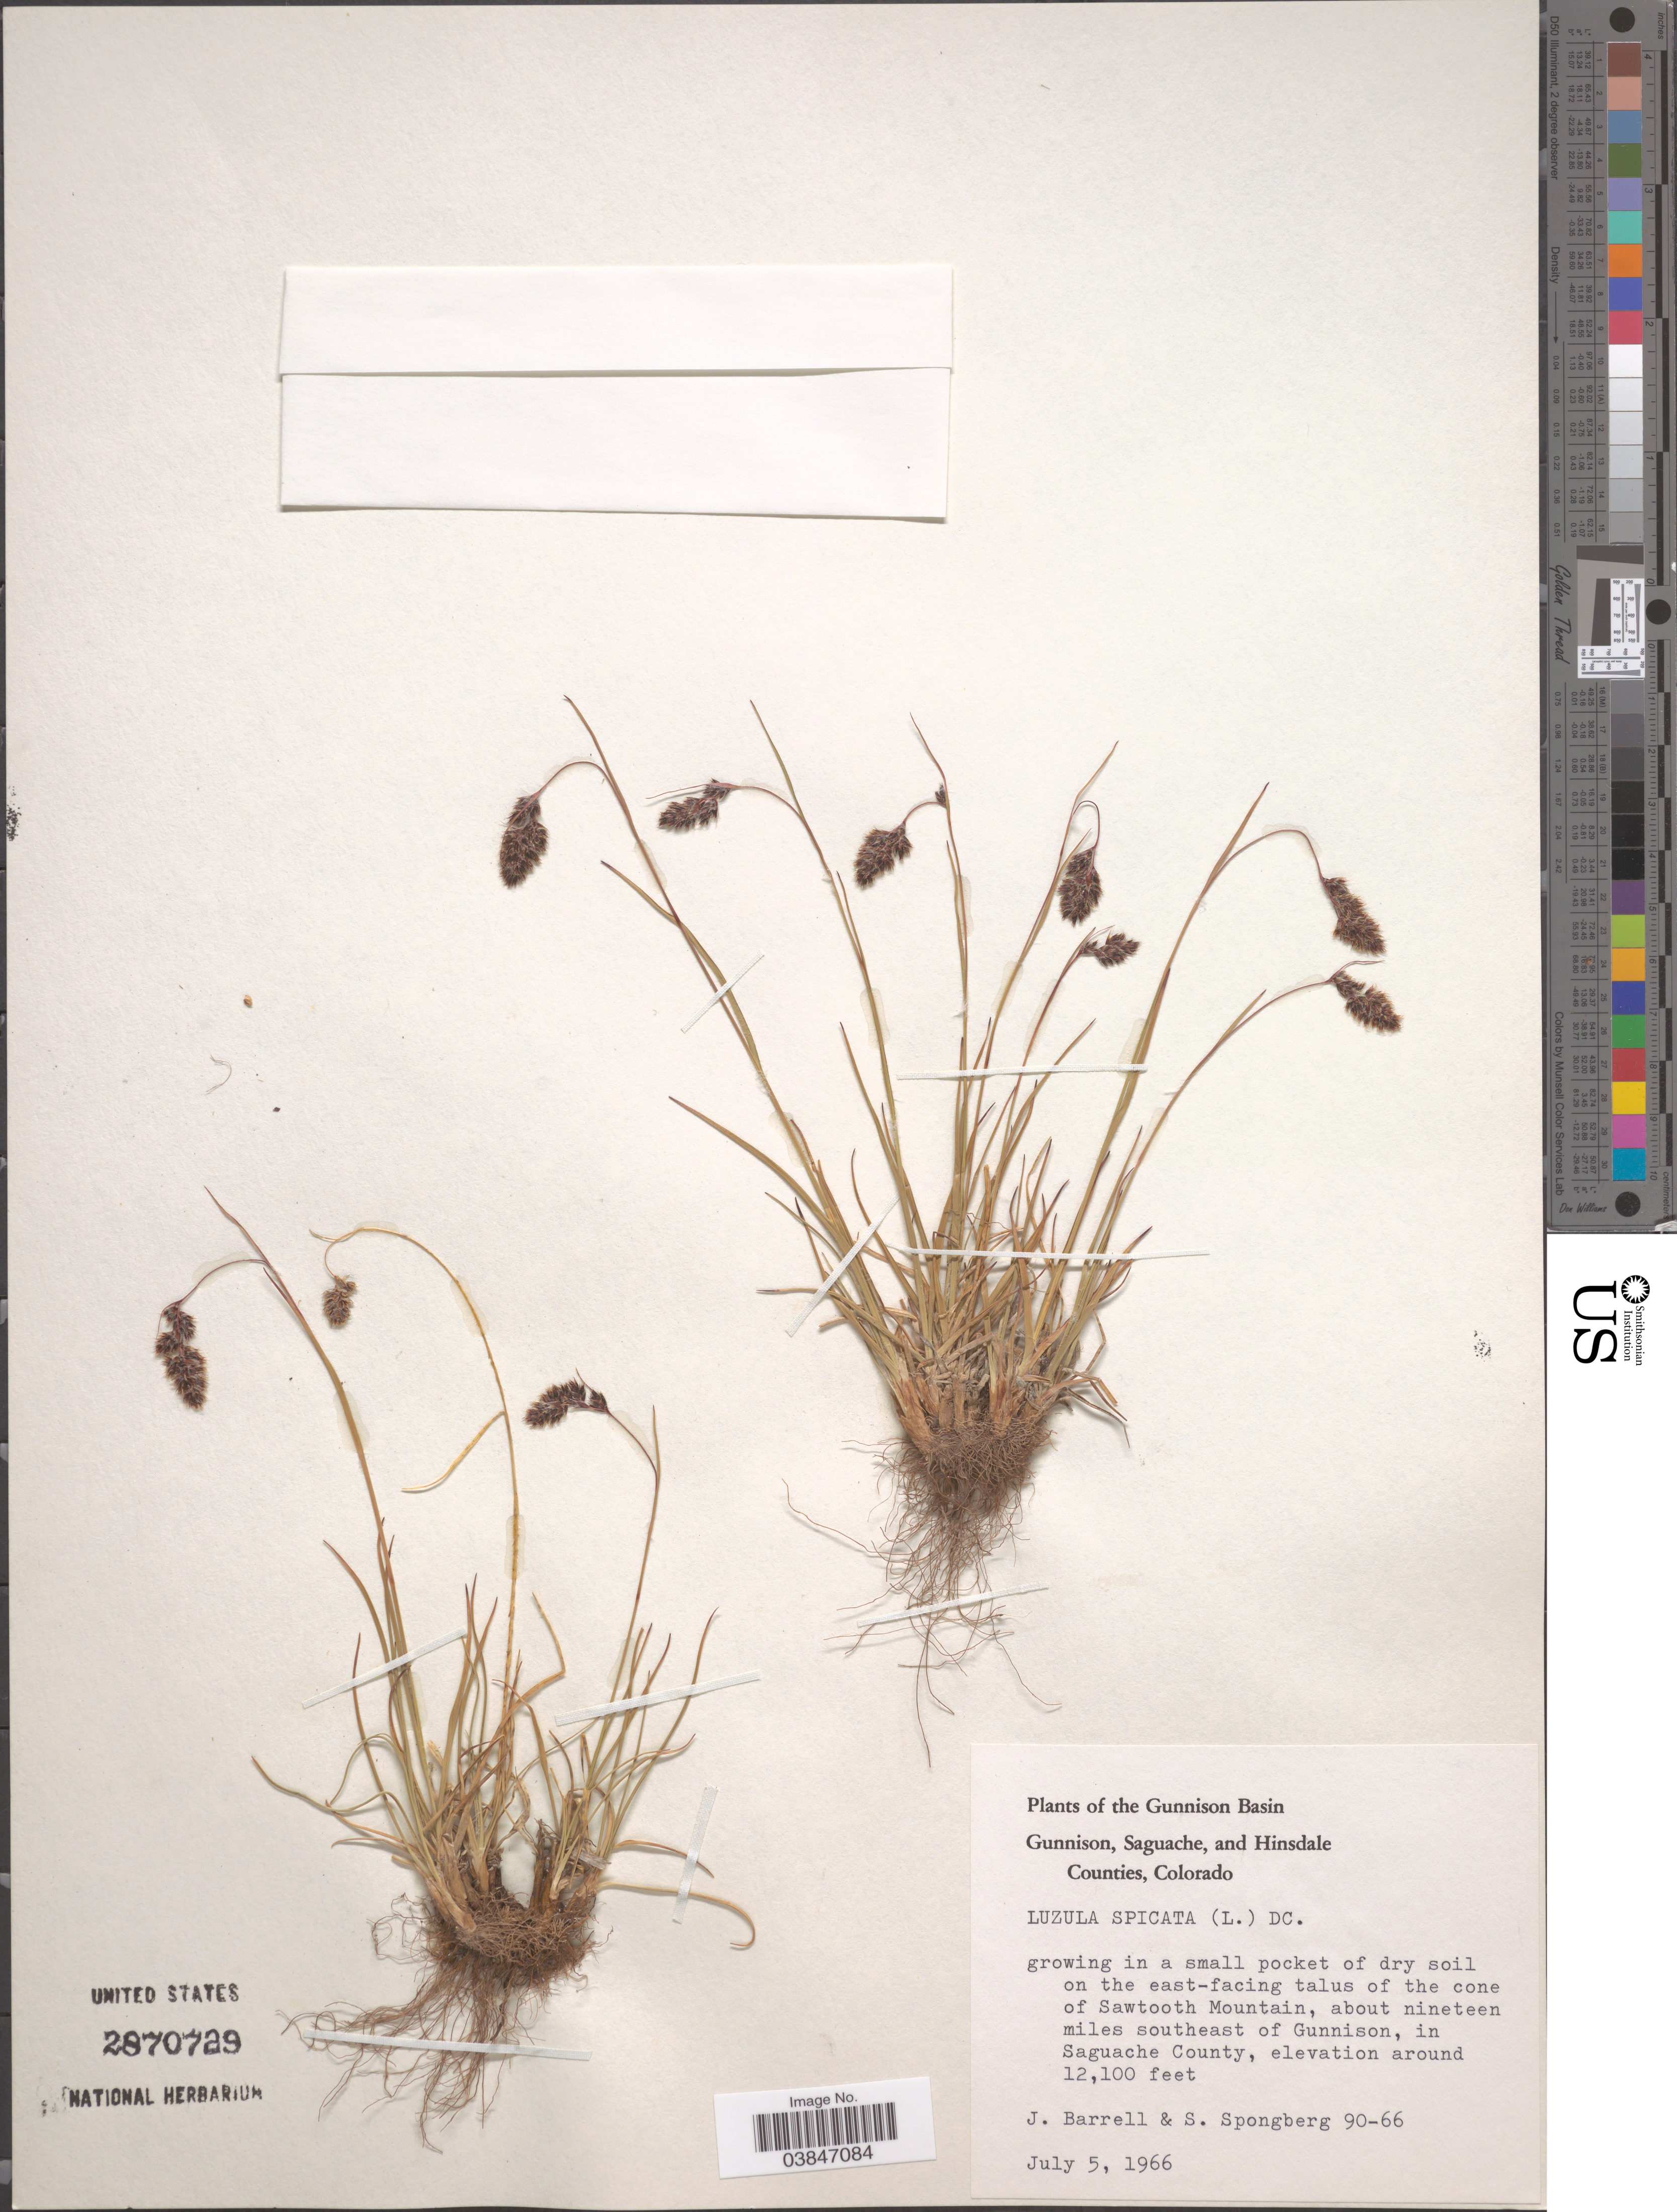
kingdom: Plantae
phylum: Tracheophyta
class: Liliopsida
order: Poales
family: Juncaceae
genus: Luzula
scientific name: Luzula spicata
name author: (L.) DC.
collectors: J. Barrell & S. A.Spongberg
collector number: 90-66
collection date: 1966-07-05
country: United States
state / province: Colorado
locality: On the east-facing talus of the cone of Sawtooth Mountain, about nineteen miles southeast of Gunnison, in Saguache County.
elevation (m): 3688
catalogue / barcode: US 2870729